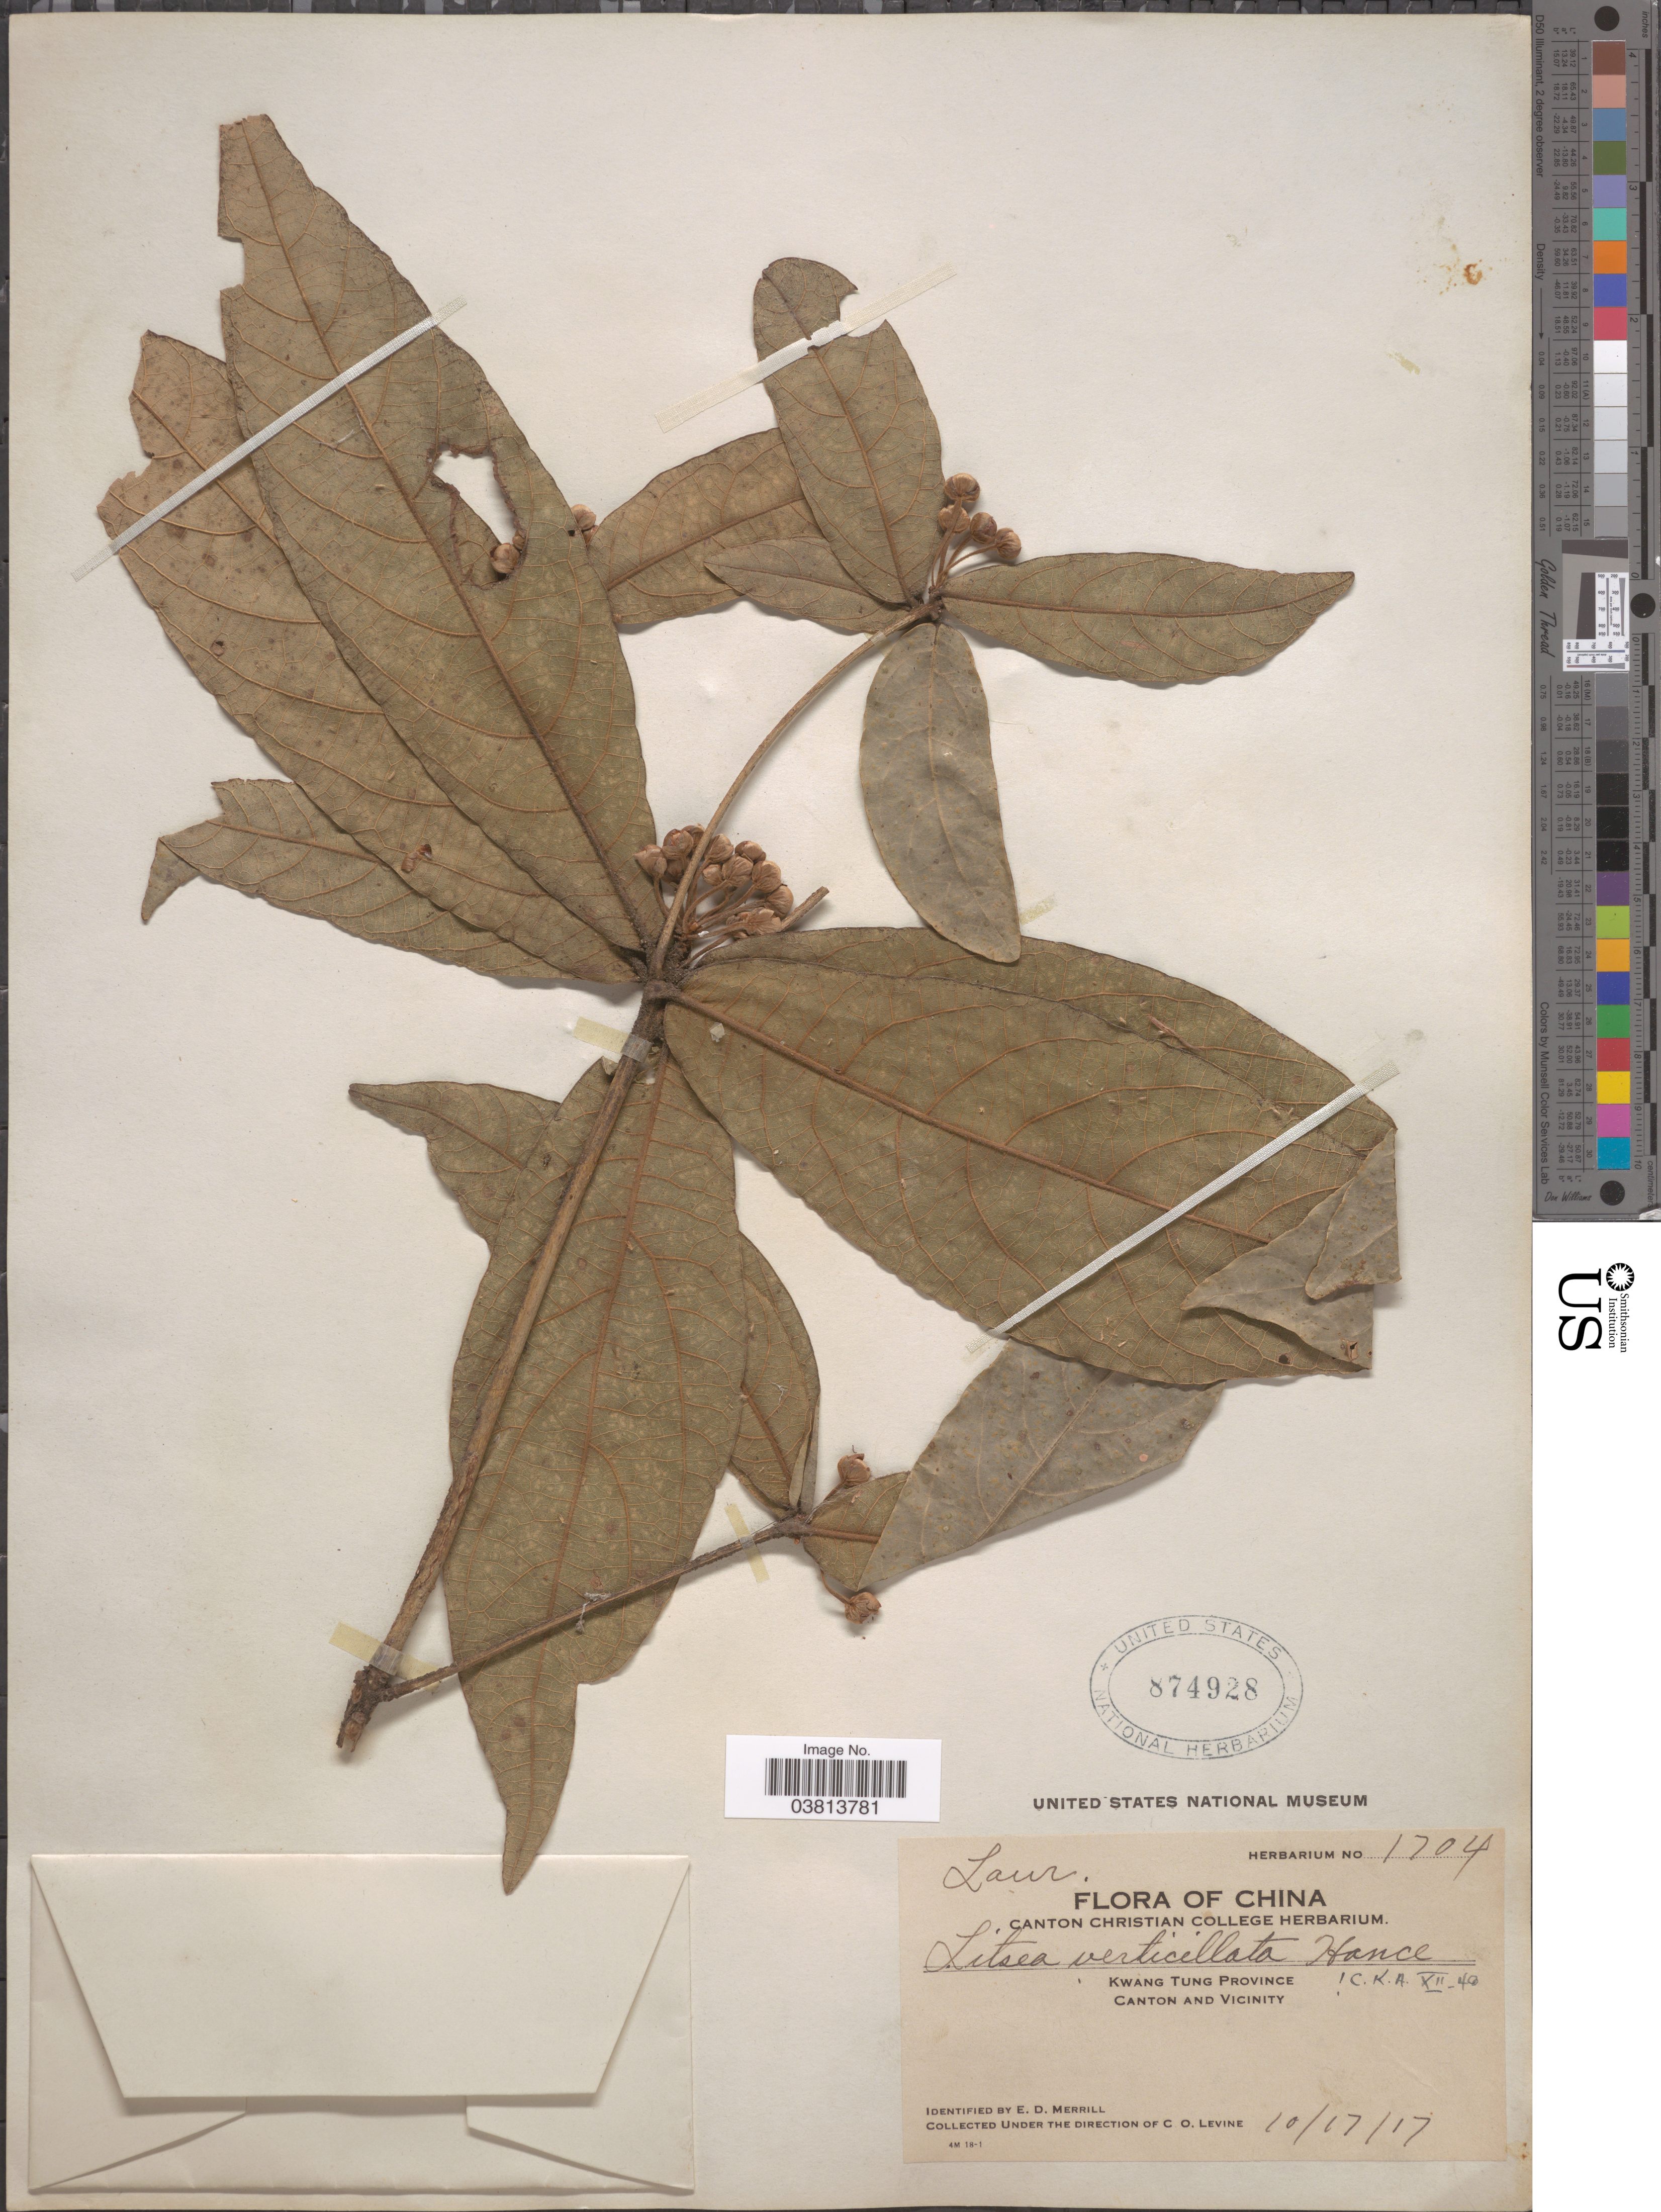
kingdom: Plantae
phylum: Tracheophyta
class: Magnoliopsida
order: Laurales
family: Lauraceae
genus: Litsea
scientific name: Litsea verticillata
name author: S. Vidal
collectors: C. O. Levine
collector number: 1704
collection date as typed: Transcribed d/m/y: 17/10/17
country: China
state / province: Guangdong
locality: Kwang Tung Province. Canton and Vicinity.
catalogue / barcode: US 874928